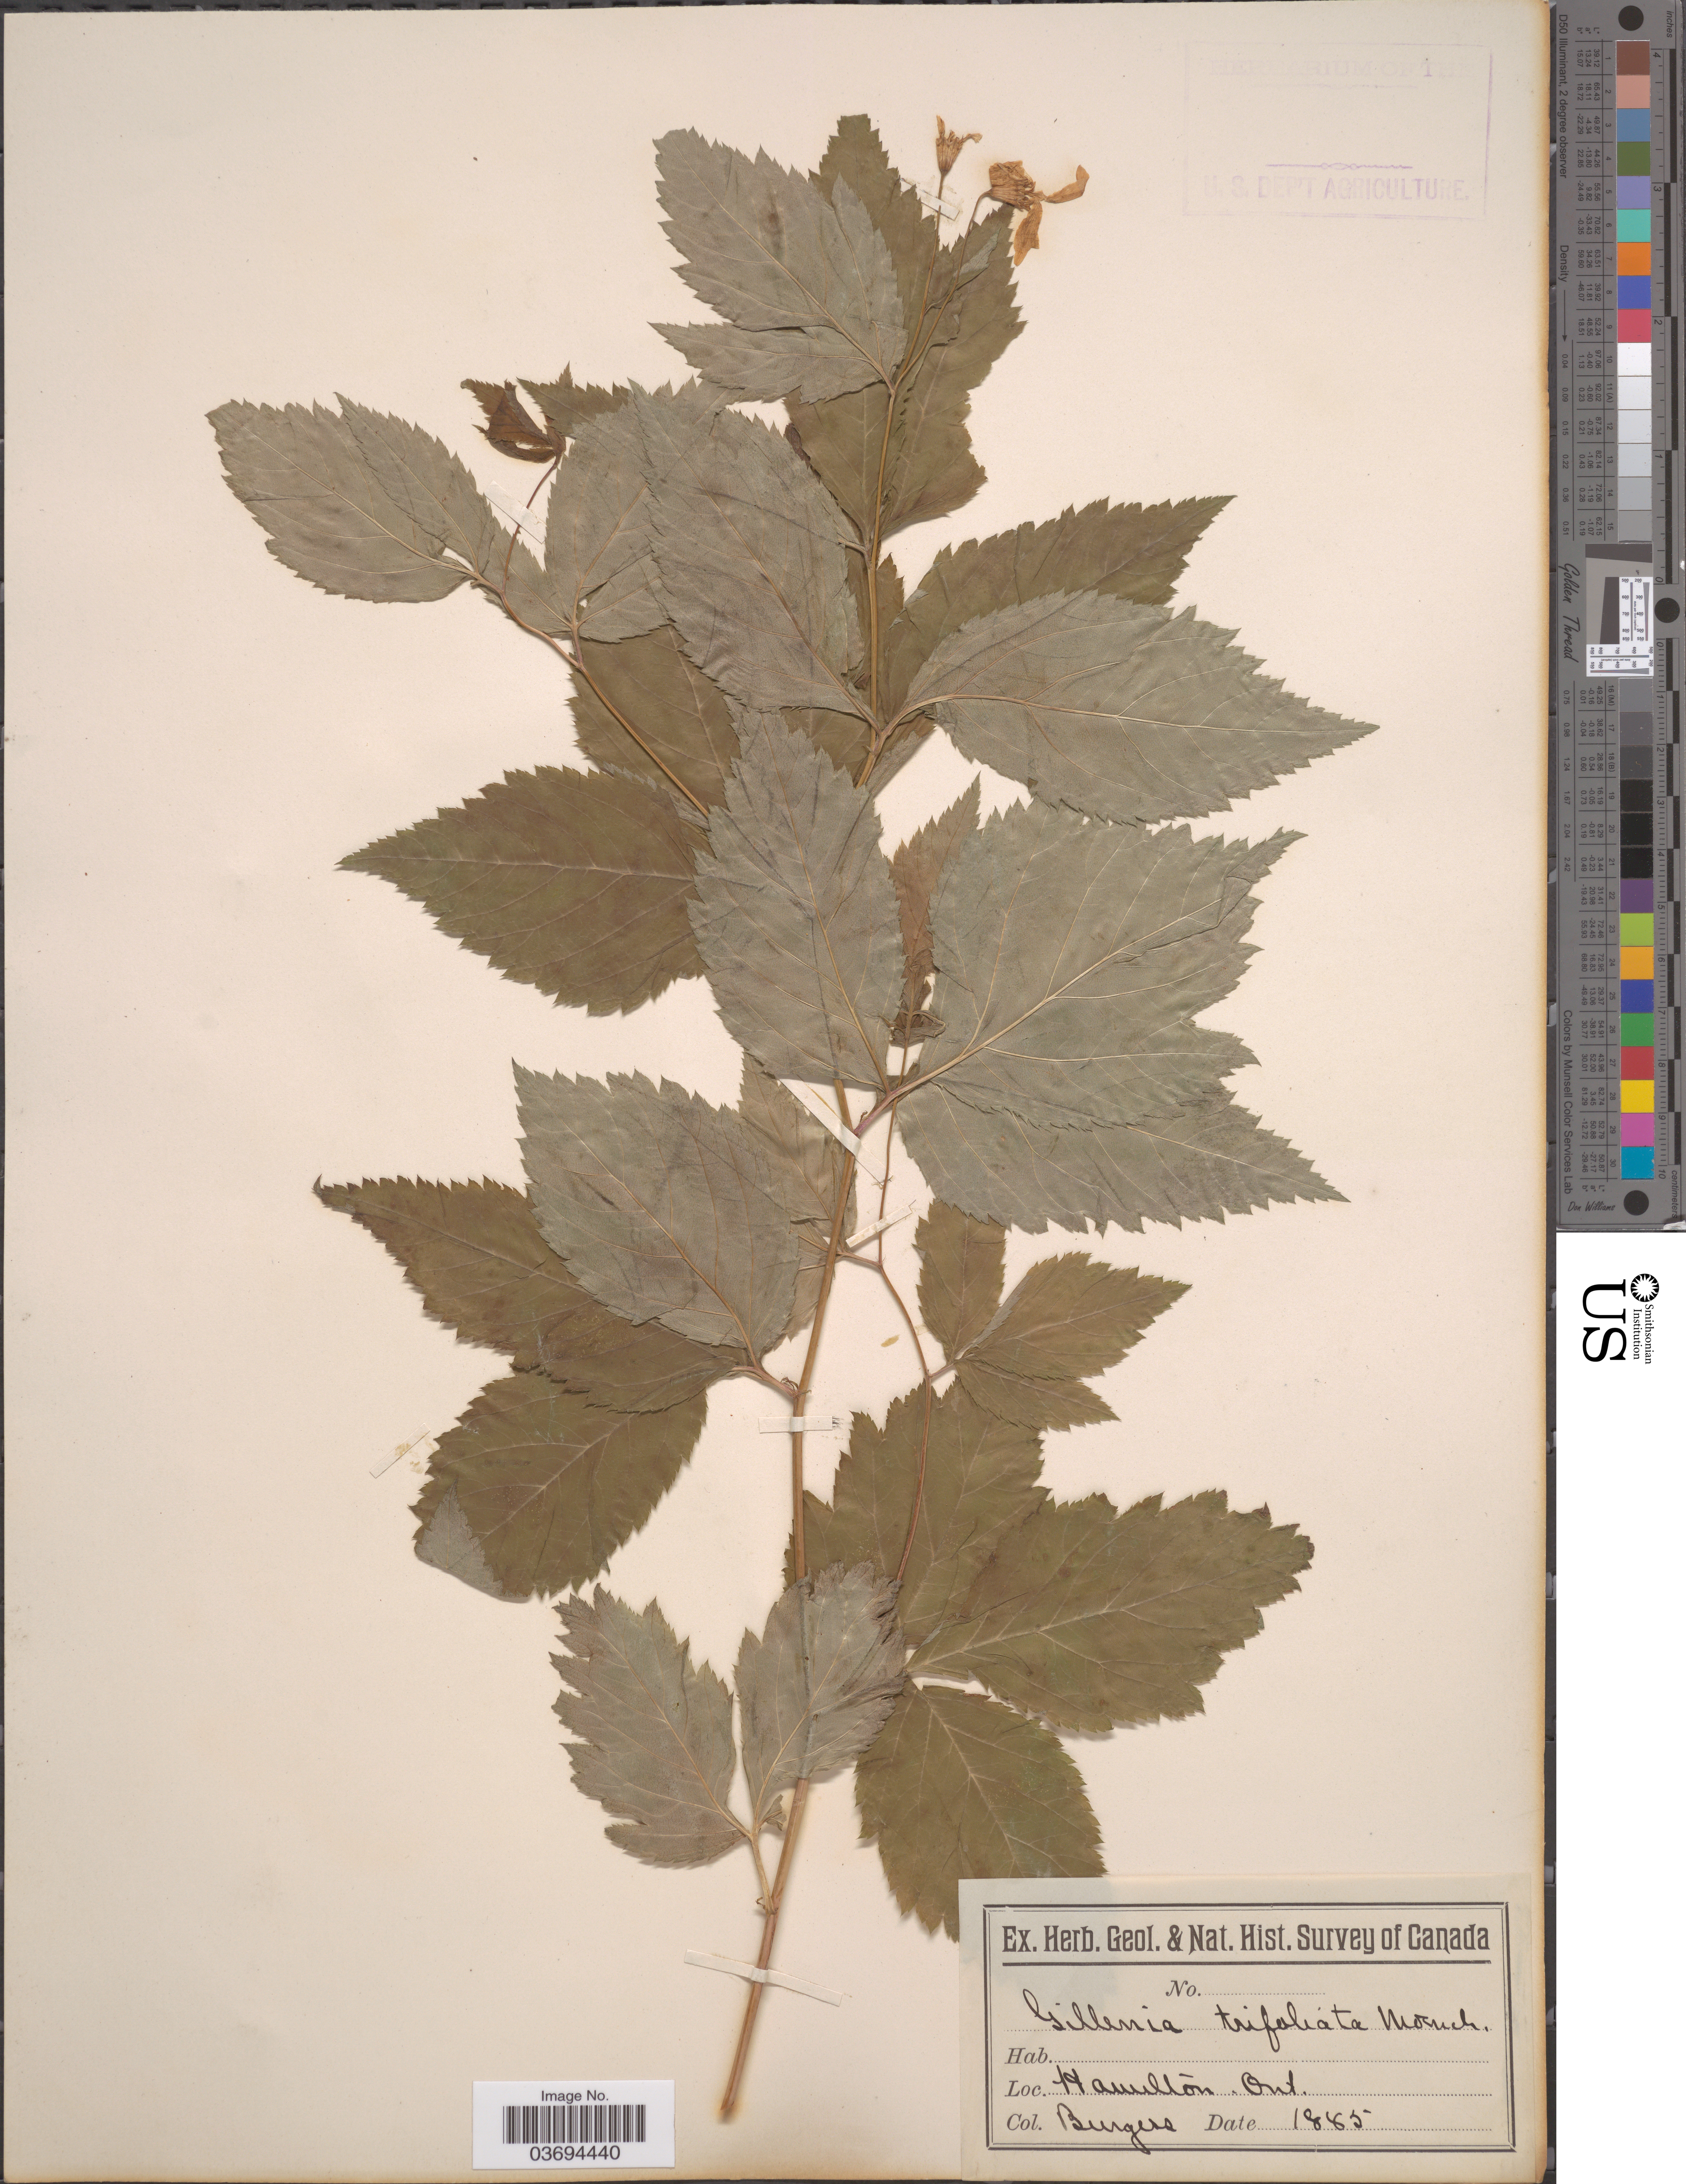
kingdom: Plantae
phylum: Tracheophyta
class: Magnoliopsida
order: Rosales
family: Rosaceae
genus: Gillenia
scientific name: Gillenia trifoliata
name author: (L.) Moench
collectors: Burgers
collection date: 1885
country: Canada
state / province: Ontario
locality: Hamilton.